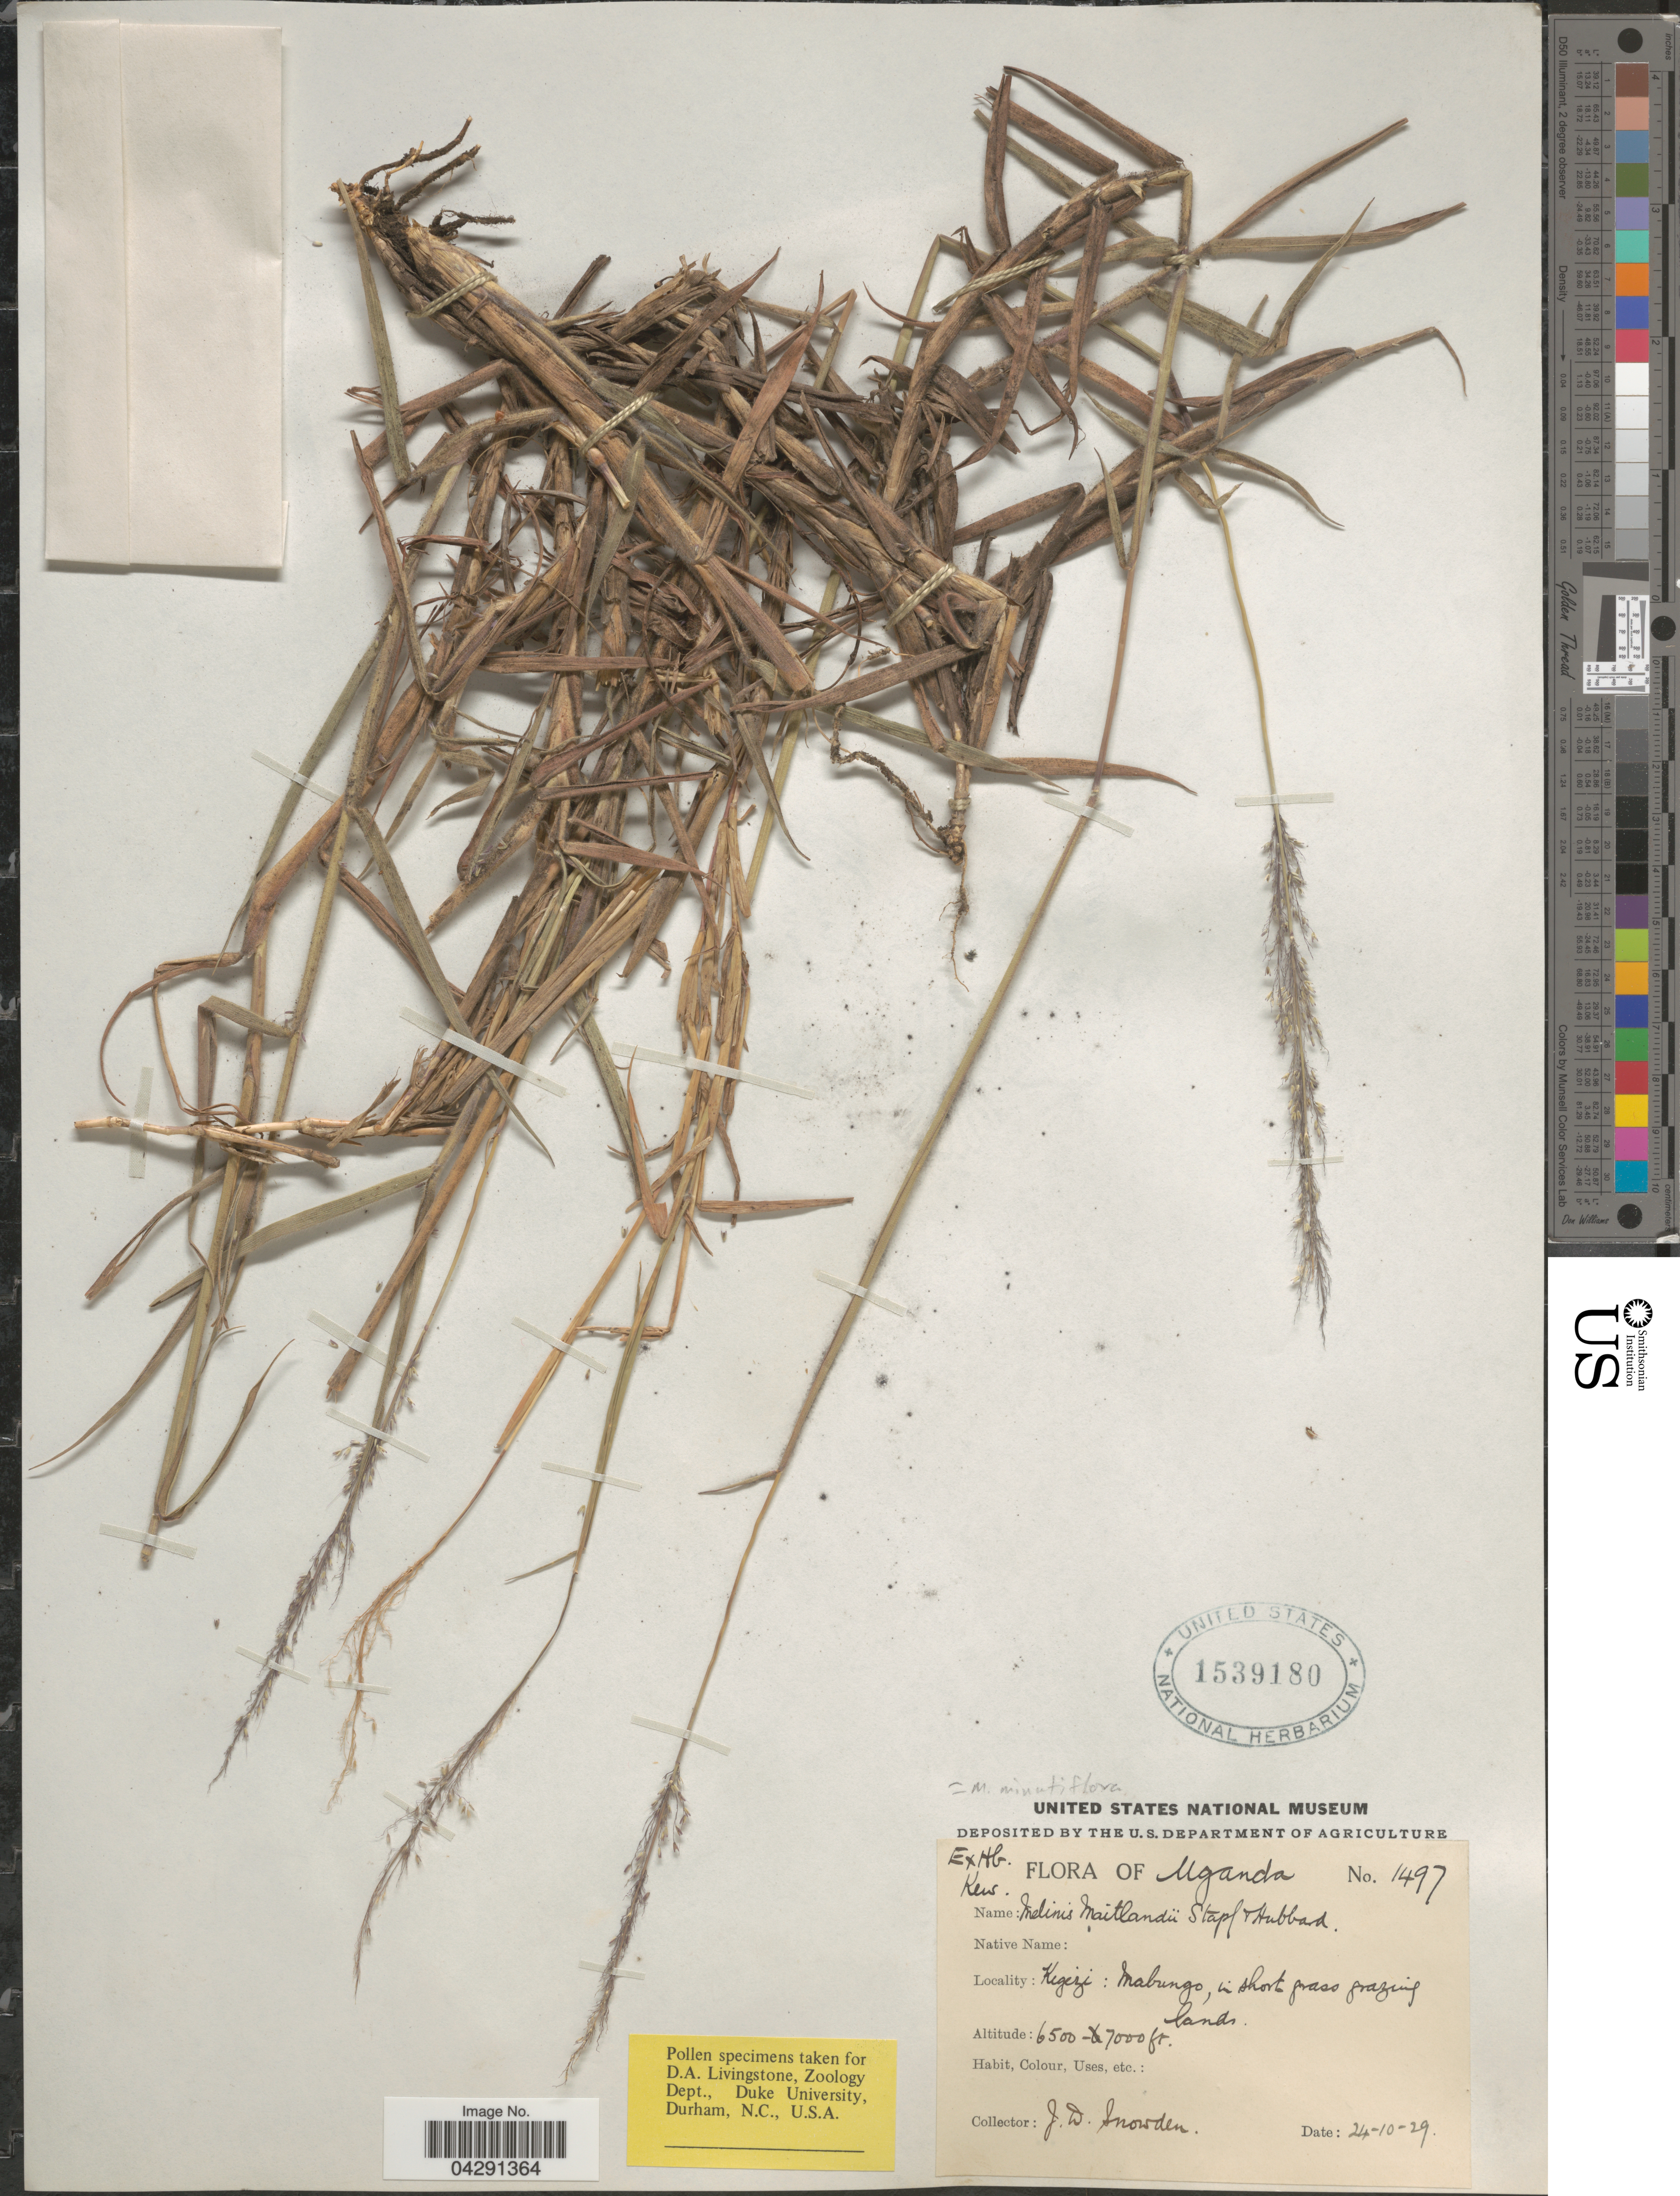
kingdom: Plantae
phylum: Tracheophyta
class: Liliopsida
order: Poales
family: Poaceae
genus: Melinis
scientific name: Melinis minutiflora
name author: P. Beauv.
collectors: J. Snowden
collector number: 1497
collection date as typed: Transcribed d/m/y: 24/10/29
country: Uganda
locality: Kigizi: Mabungo, in short grass grazing lands.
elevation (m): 1981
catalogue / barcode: US 1539180